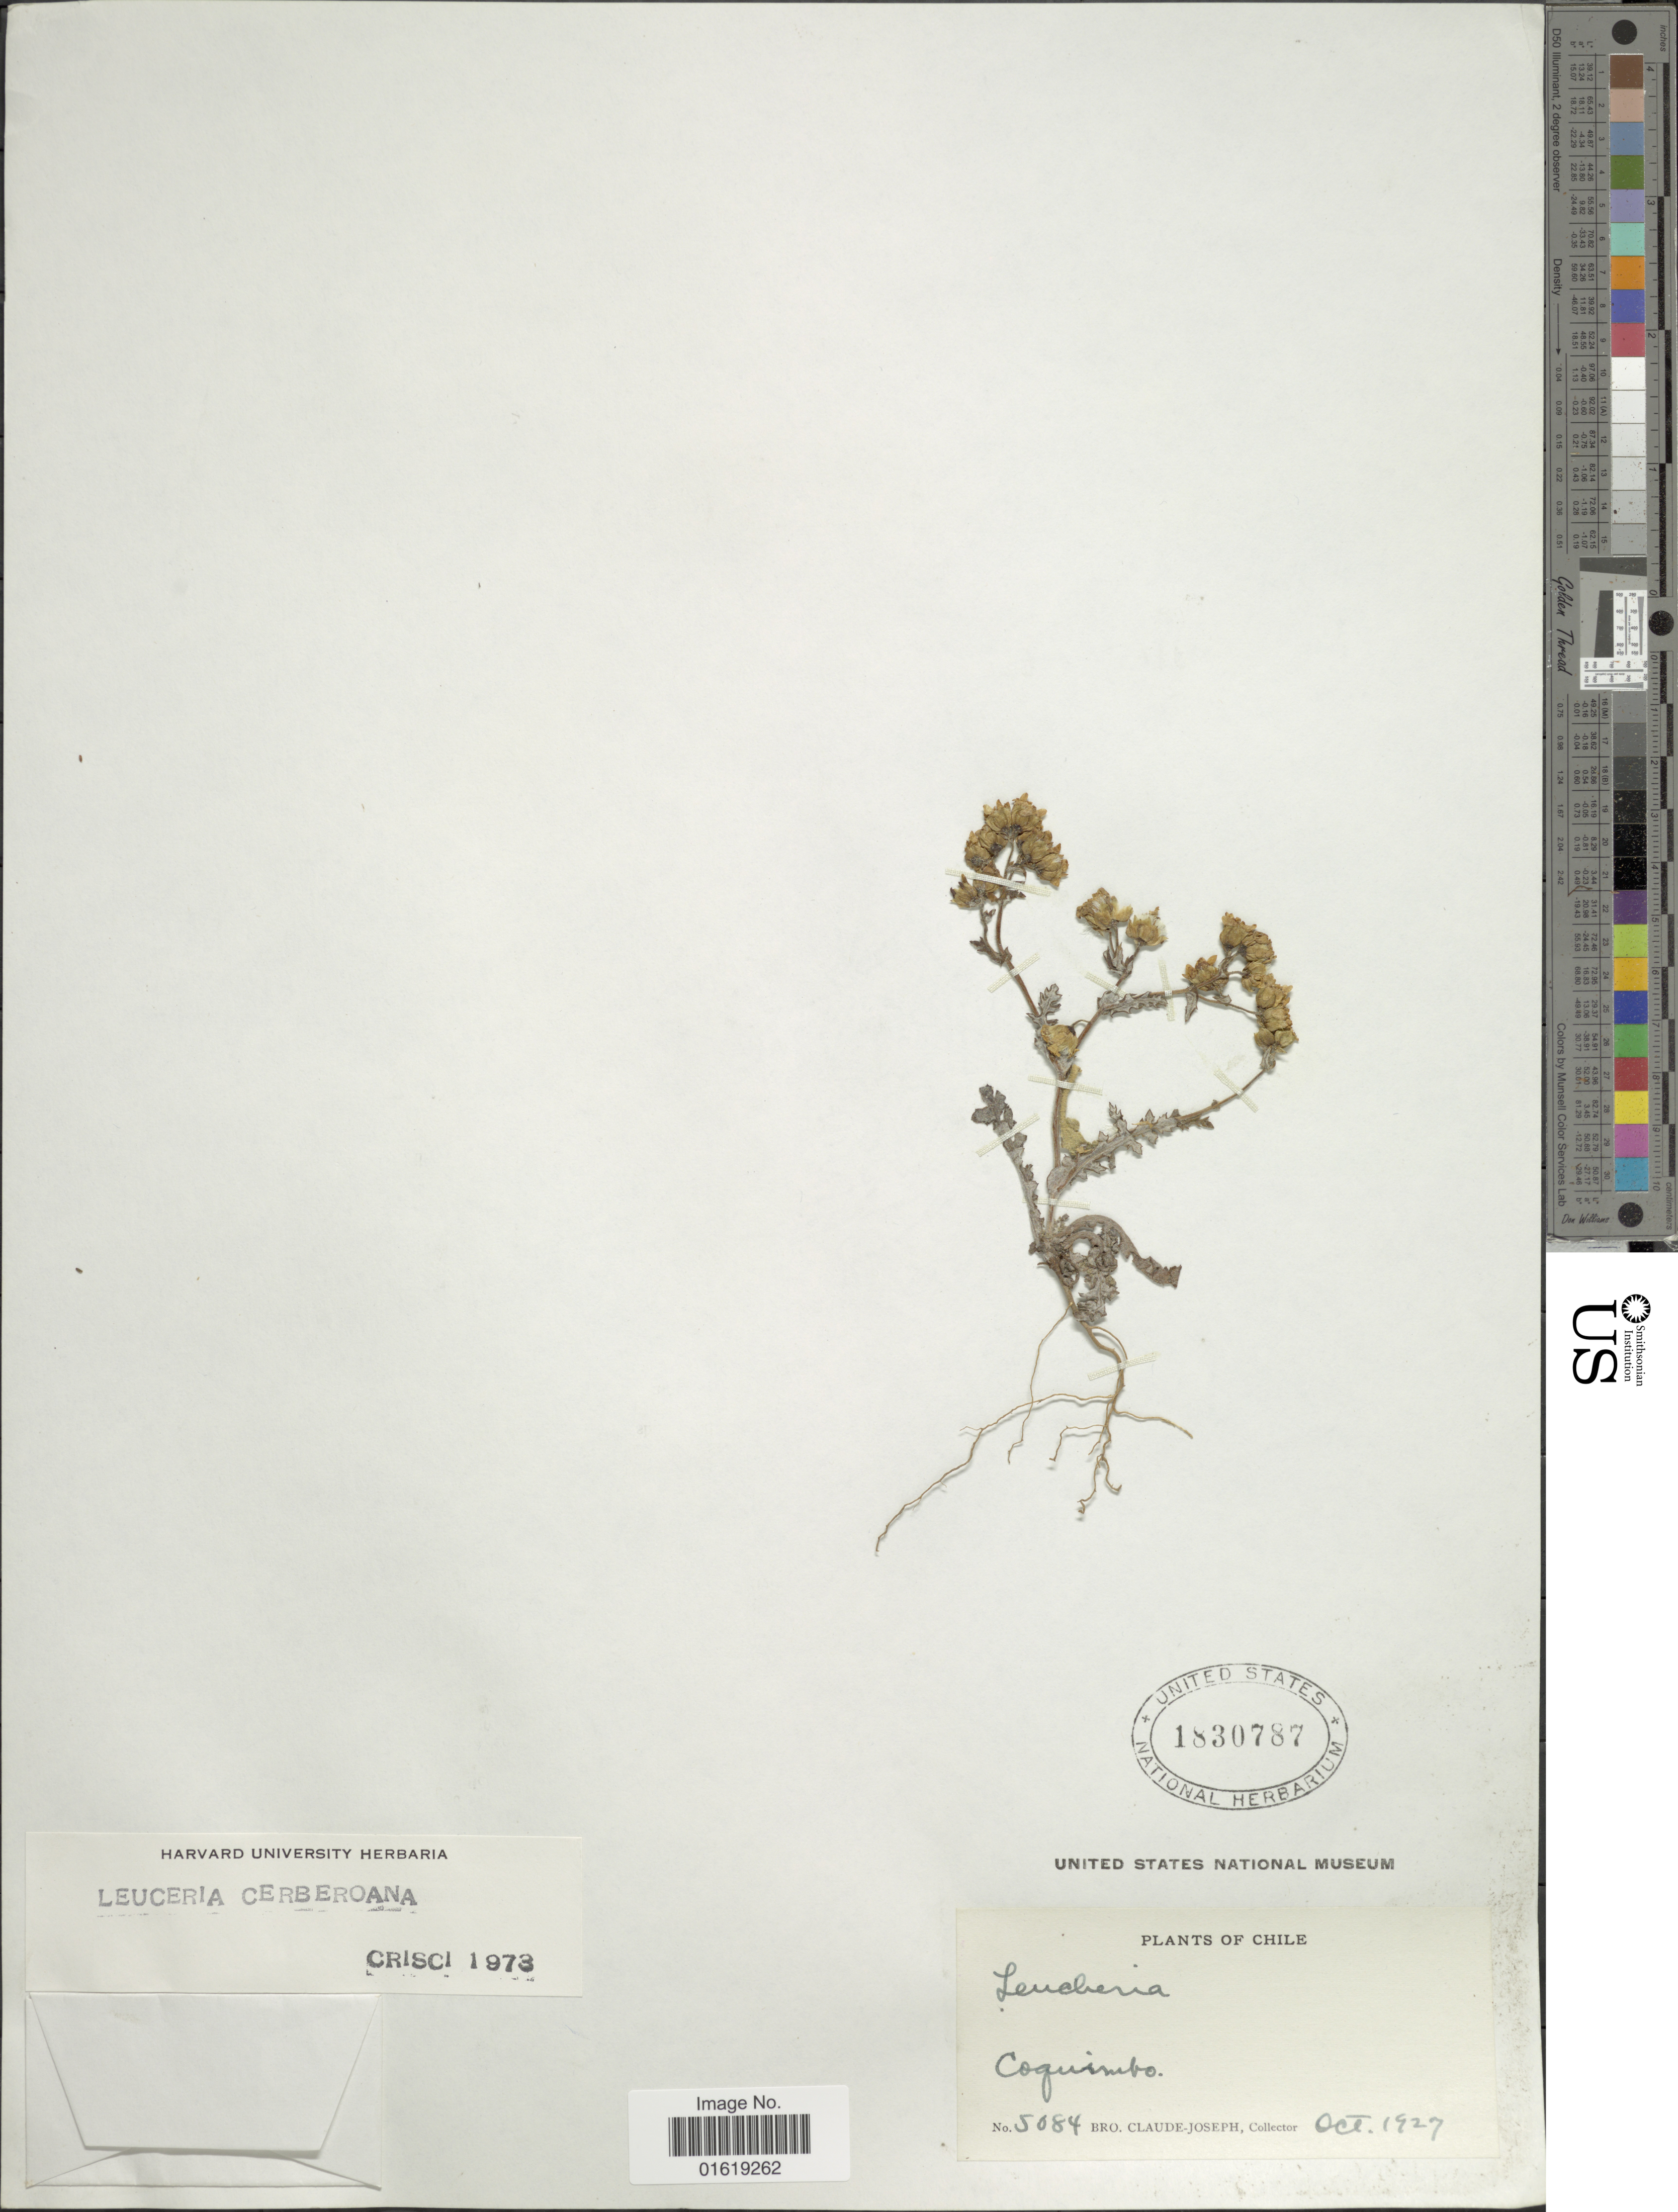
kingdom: Plantae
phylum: Tracheophyta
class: Magnoliopsida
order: Asterales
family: Asteraceae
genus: Leucheria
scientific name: Leucheria cerberoana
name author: J. Rémy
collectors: Bro. Claude-Joseph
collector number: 5084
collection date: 1927-10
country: Chile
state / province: Coquimbo (IV)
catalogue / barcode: US 1830787